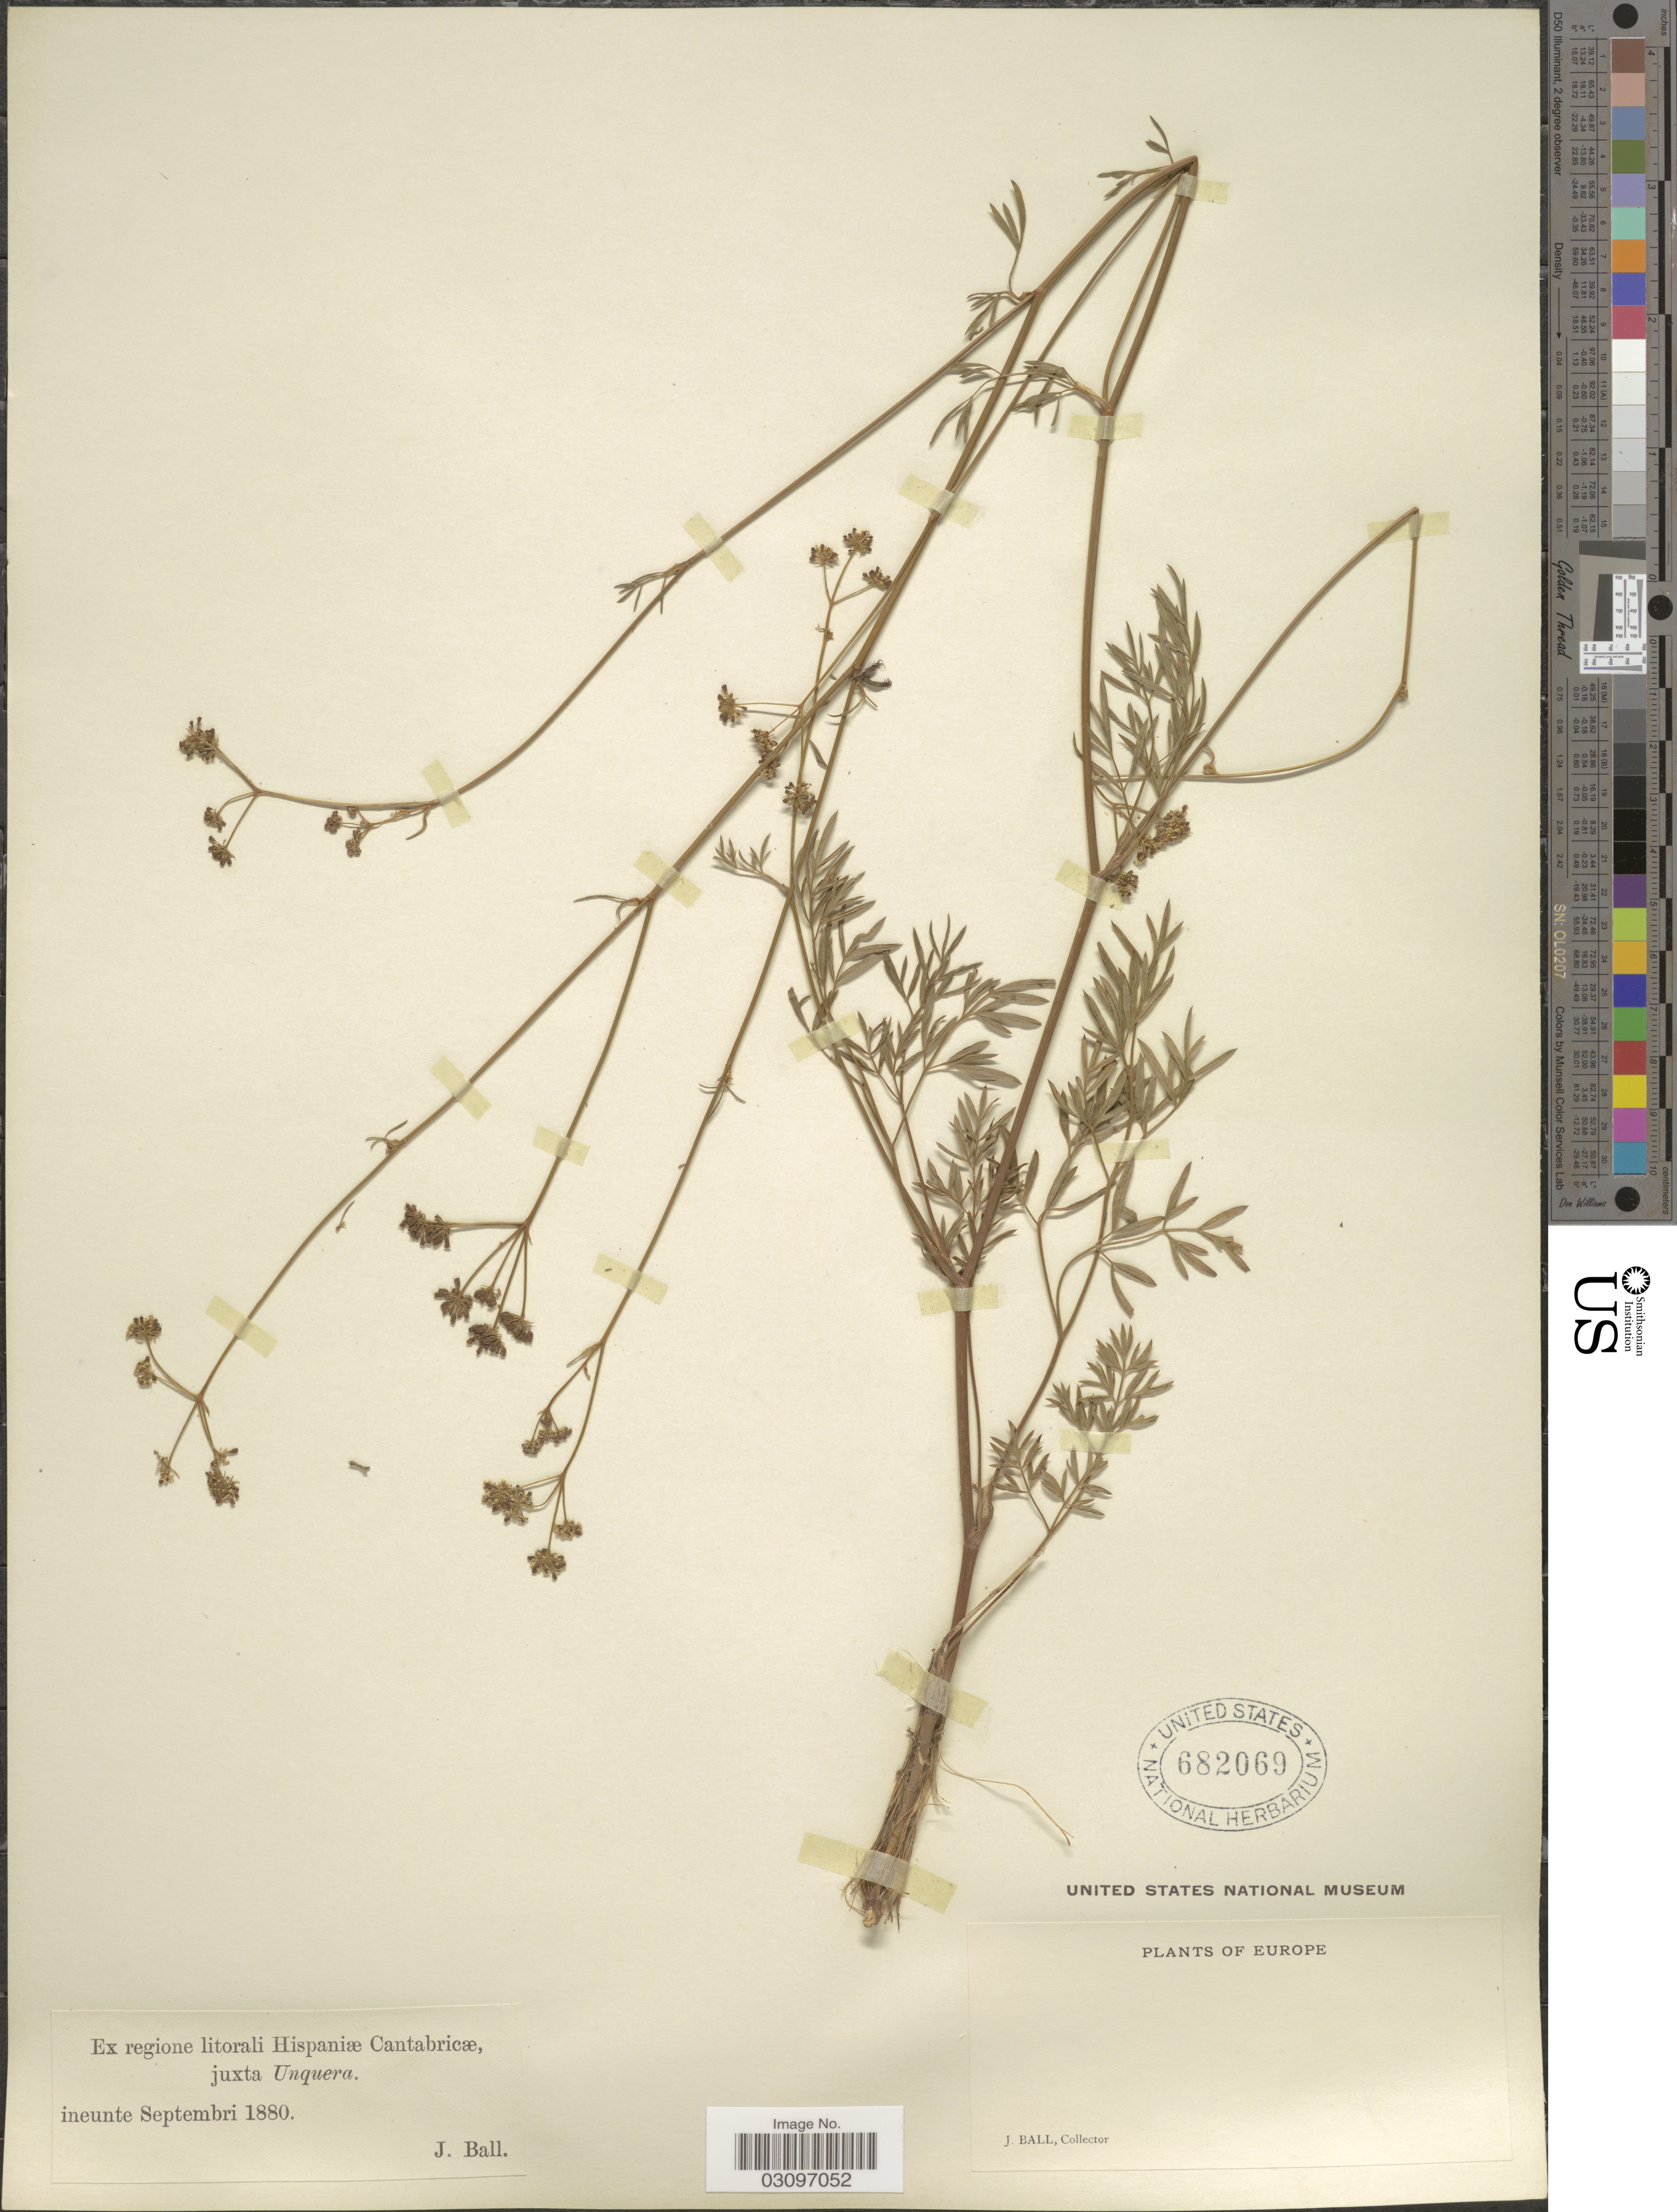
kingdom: Plantae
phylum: Tracheophyta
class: Magnoliopsida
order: Apiales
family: Apiaceae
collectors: J. Ball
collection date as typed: ineunte Septembri 1880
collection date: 1880-09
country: Spain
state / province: Cantabria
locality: Ex regione litorali Hispaniæ Cantabricæ, juxta Unquera.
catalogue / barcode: US 682069